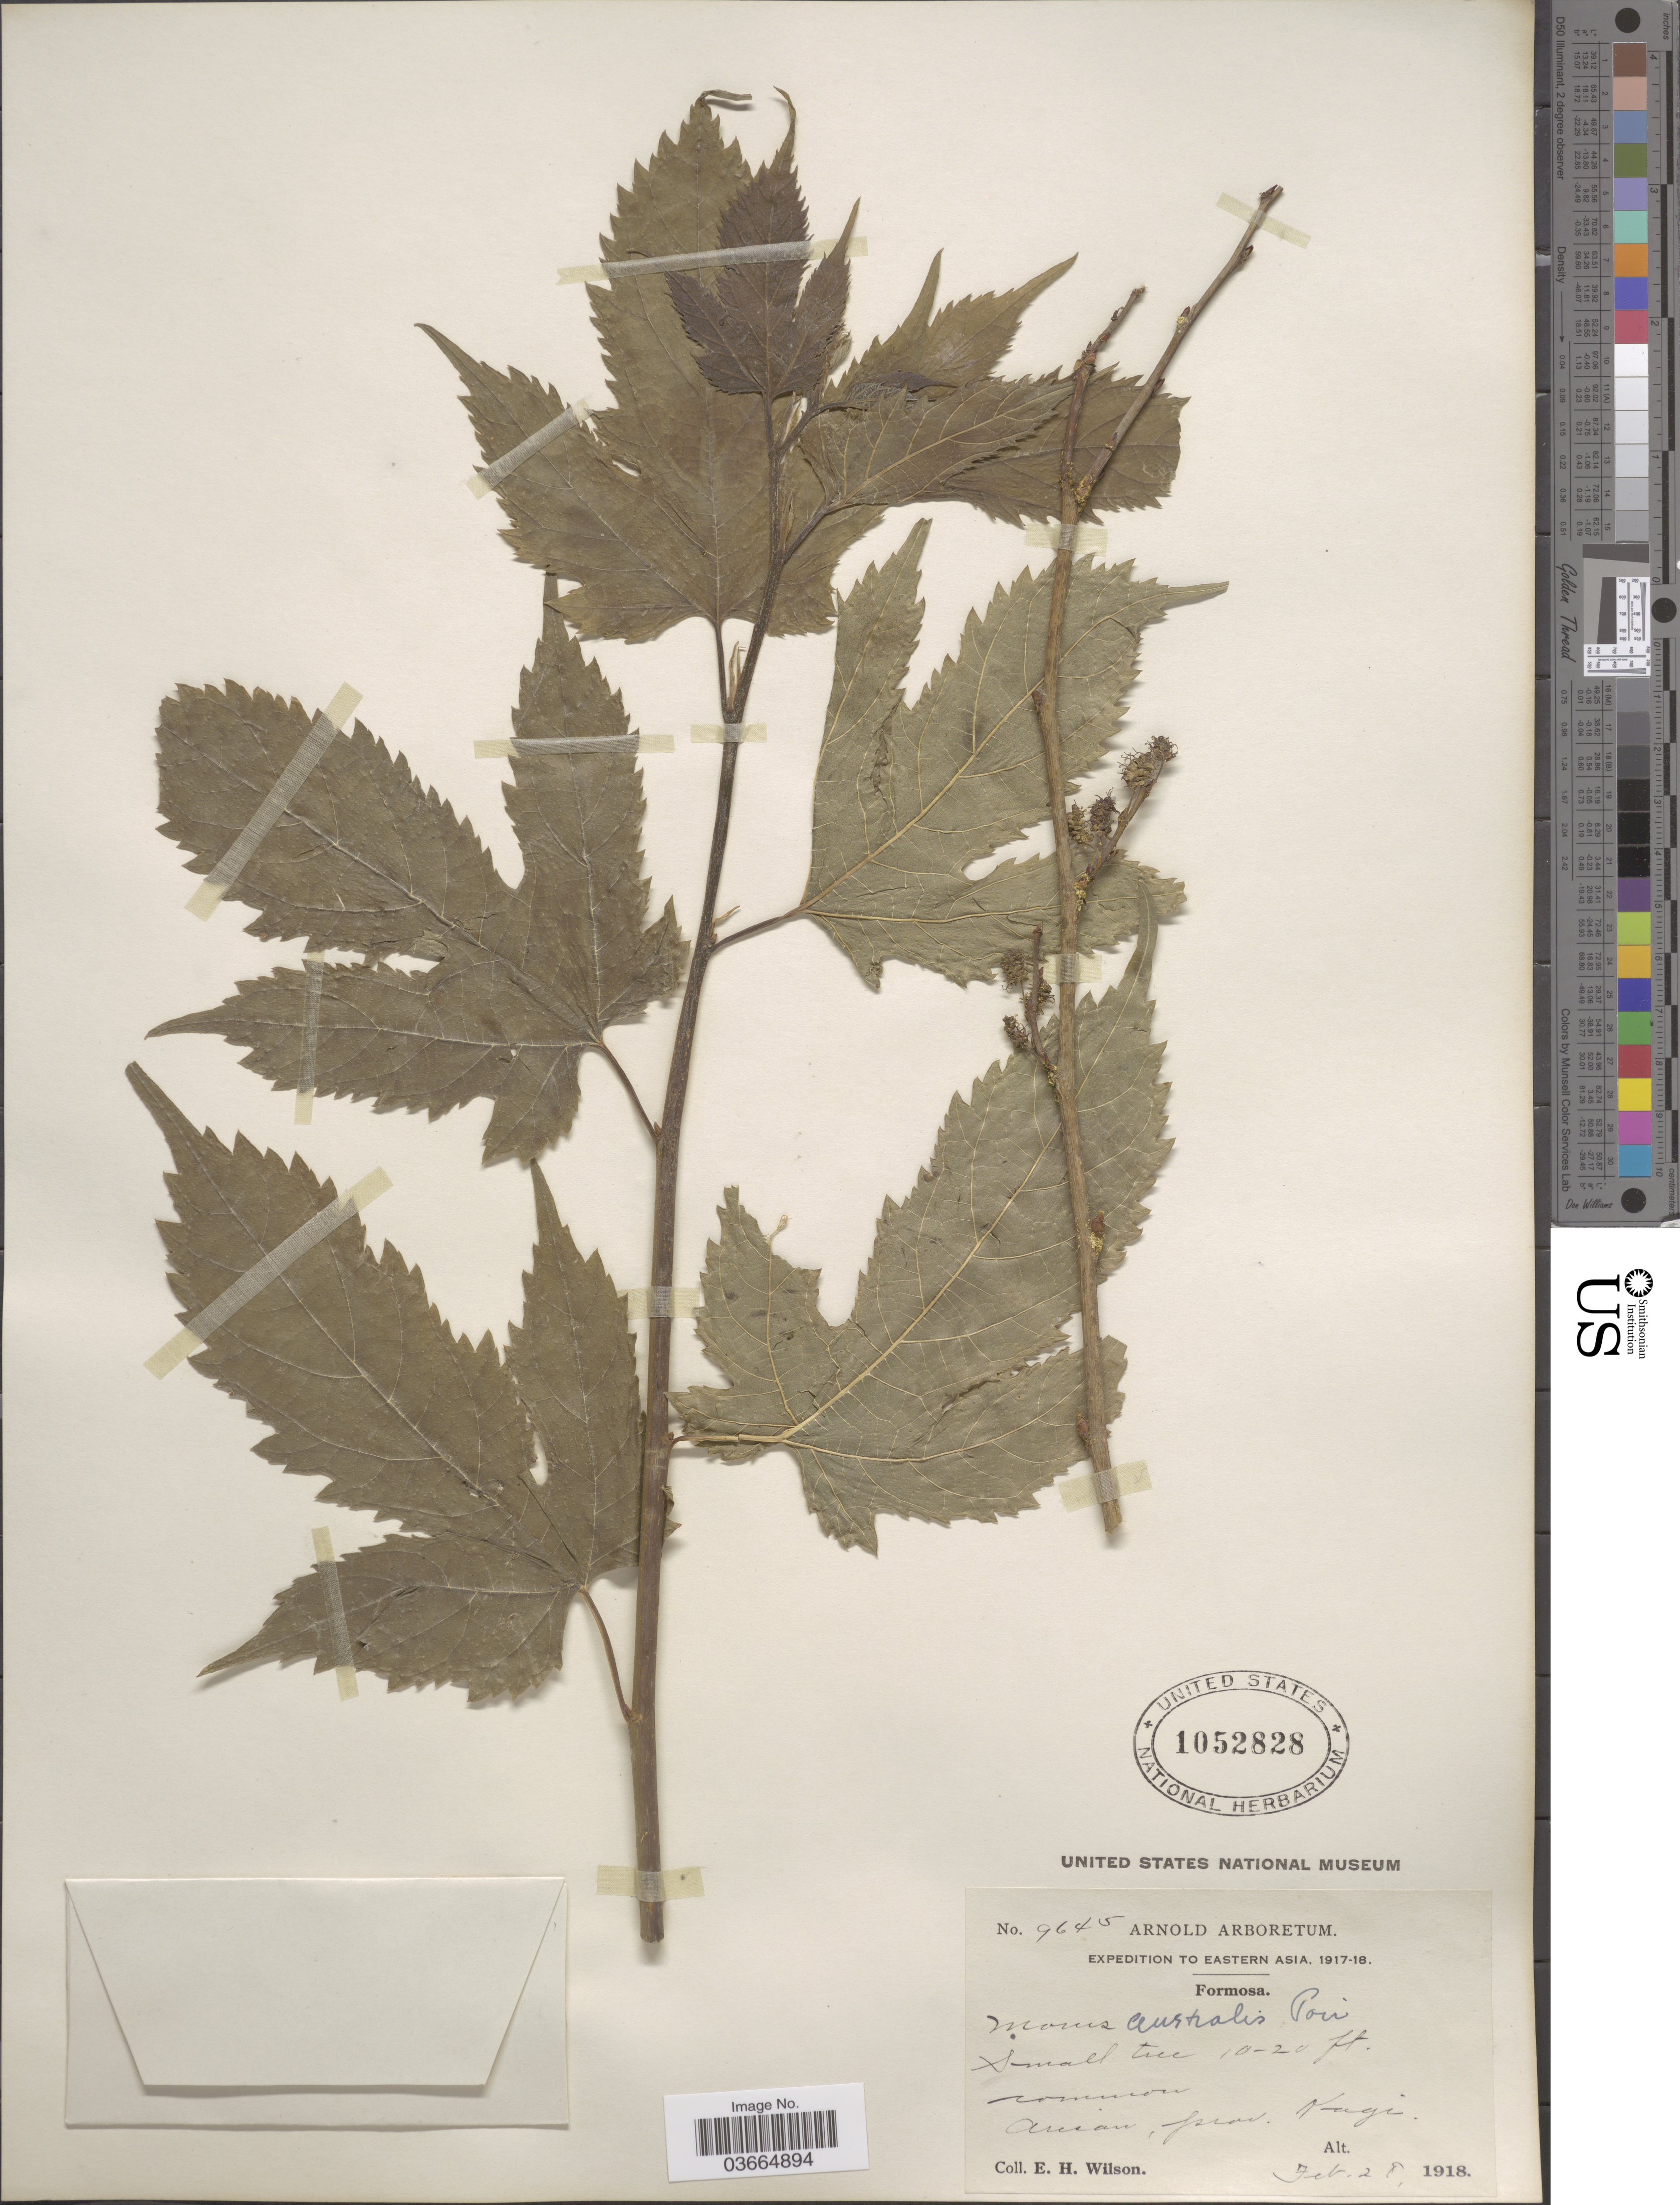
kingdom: Plantae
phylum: Tracheophyta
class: Magnoliopsida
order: Rosales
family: Moraceae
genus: Morus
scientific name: Morus acidosa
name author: Griff.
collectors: E. Wilson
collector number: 9645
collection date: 1918-02-28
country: Taiwan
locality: Eastern Asia. Formosa. Arisan, prov. Kagi.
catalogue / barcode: US 1052828